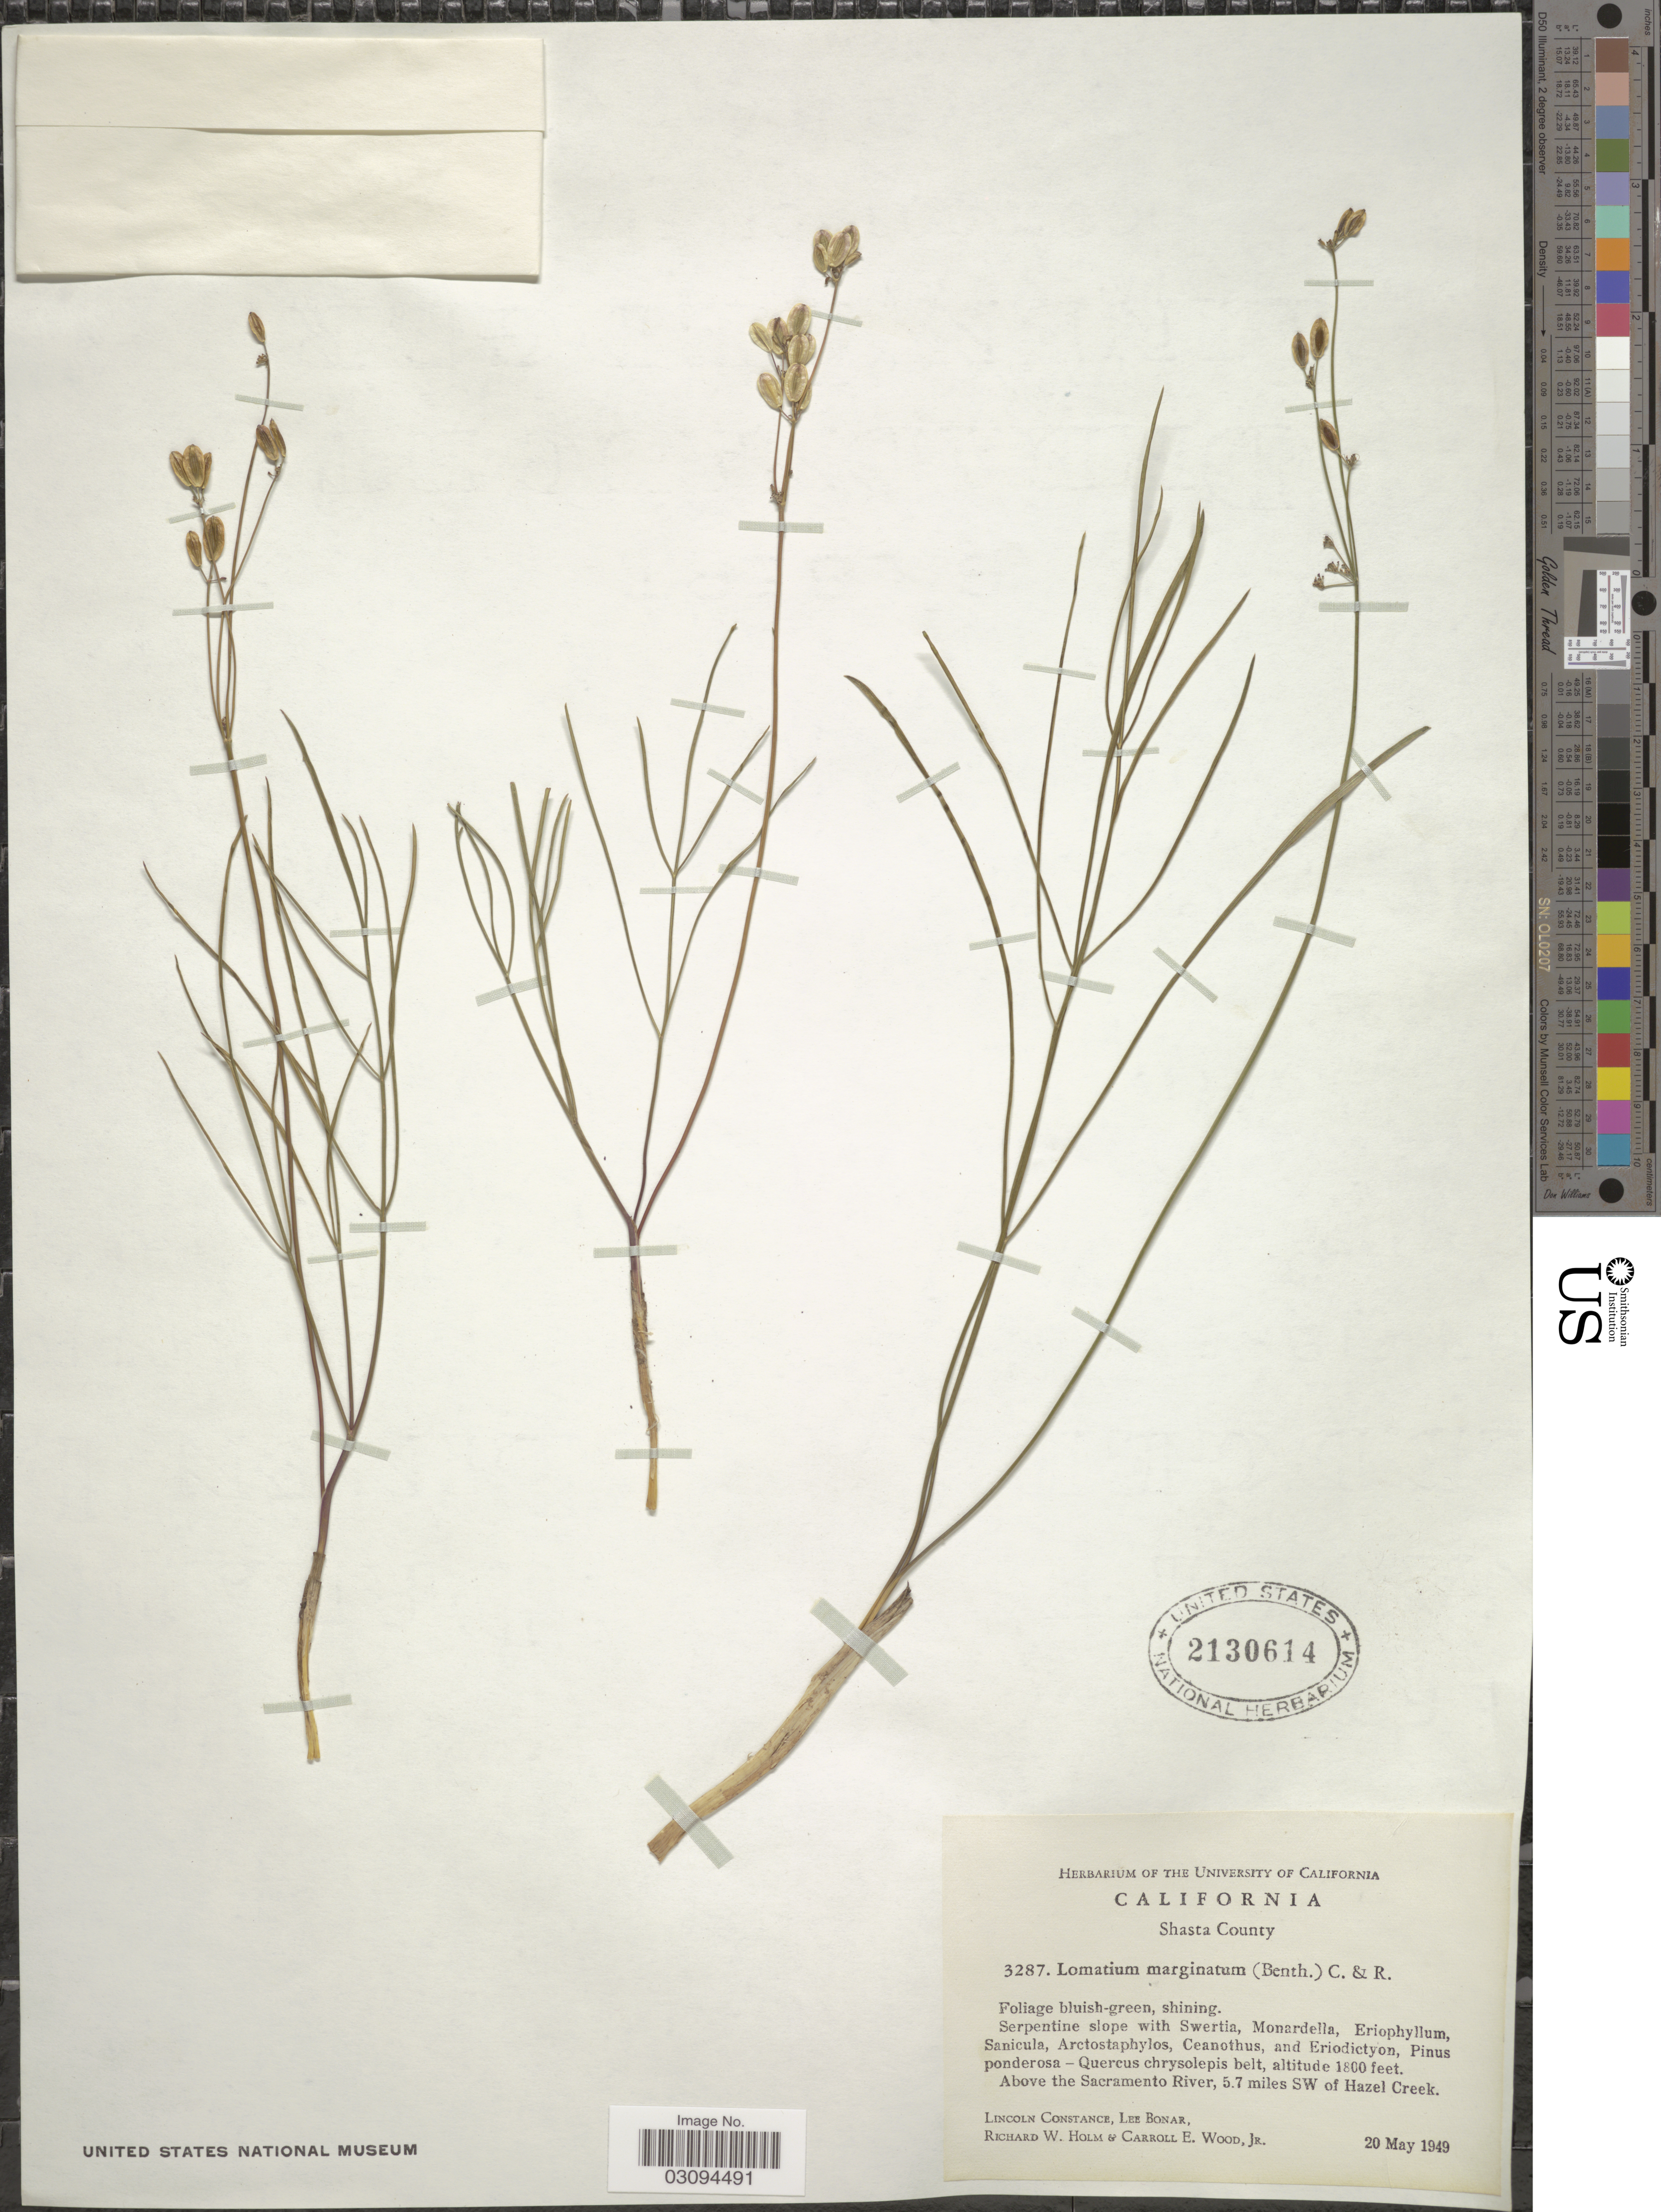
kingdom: Plantae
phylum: Tracheophyta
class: Magnoliopsida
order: Apiales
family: Apiaceae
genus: Lomatium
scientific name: Lomatium marginatum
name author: (Benth.) J.M. Coult. & Rose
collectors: L. Constance, L. Bonar, R. W. Holm & C. E. Wood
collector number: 3287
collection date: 1949-05-20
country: United States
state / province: California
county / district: Shasta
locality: Shasta County. Above the Sacramento River, 5.7 miles SW of Hazel Creek.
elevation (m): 549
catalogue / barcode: US 2130614